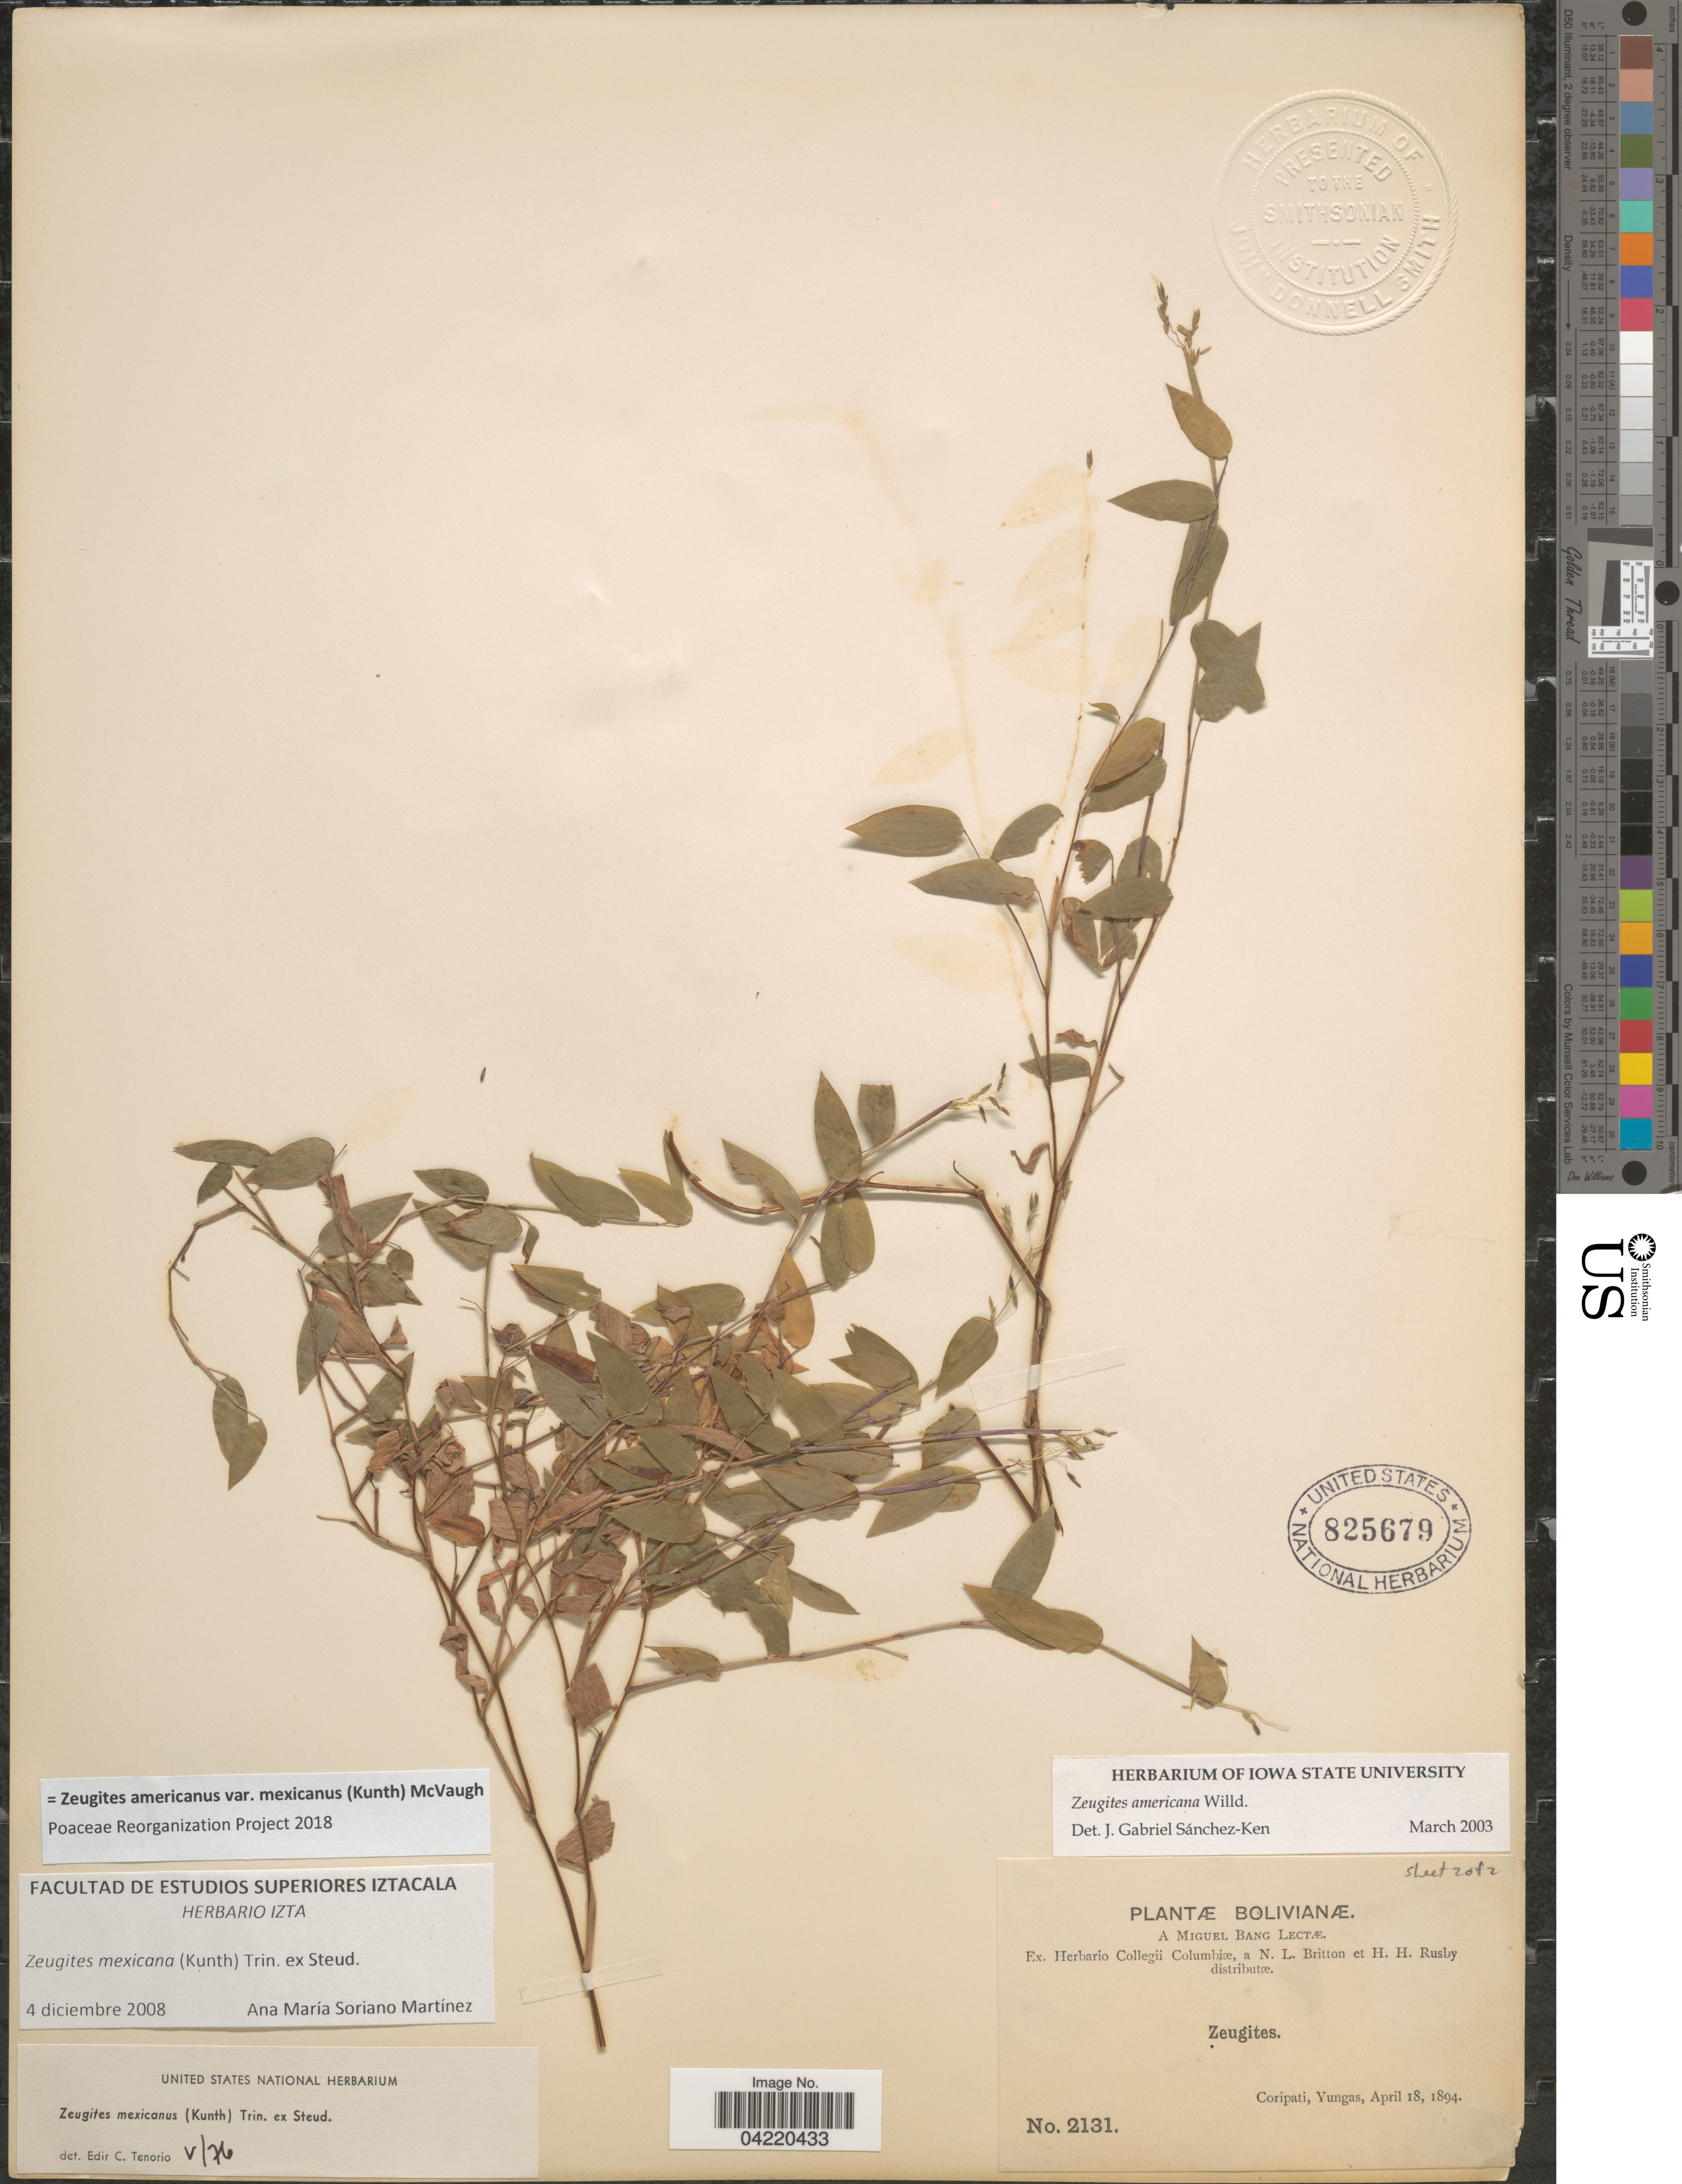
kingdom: Plantae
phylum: Tracheophyta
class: Liliopsida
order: Poales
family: Poaceae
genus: Zeugites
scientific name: Zeugites americanus var. mexicanus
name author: (Kunth) McVaugh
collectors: M. Bang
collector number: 2131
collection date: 1894-04-18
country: Bolivia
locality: Zeugites. Coripati, Yungas.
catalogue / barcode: US 825679